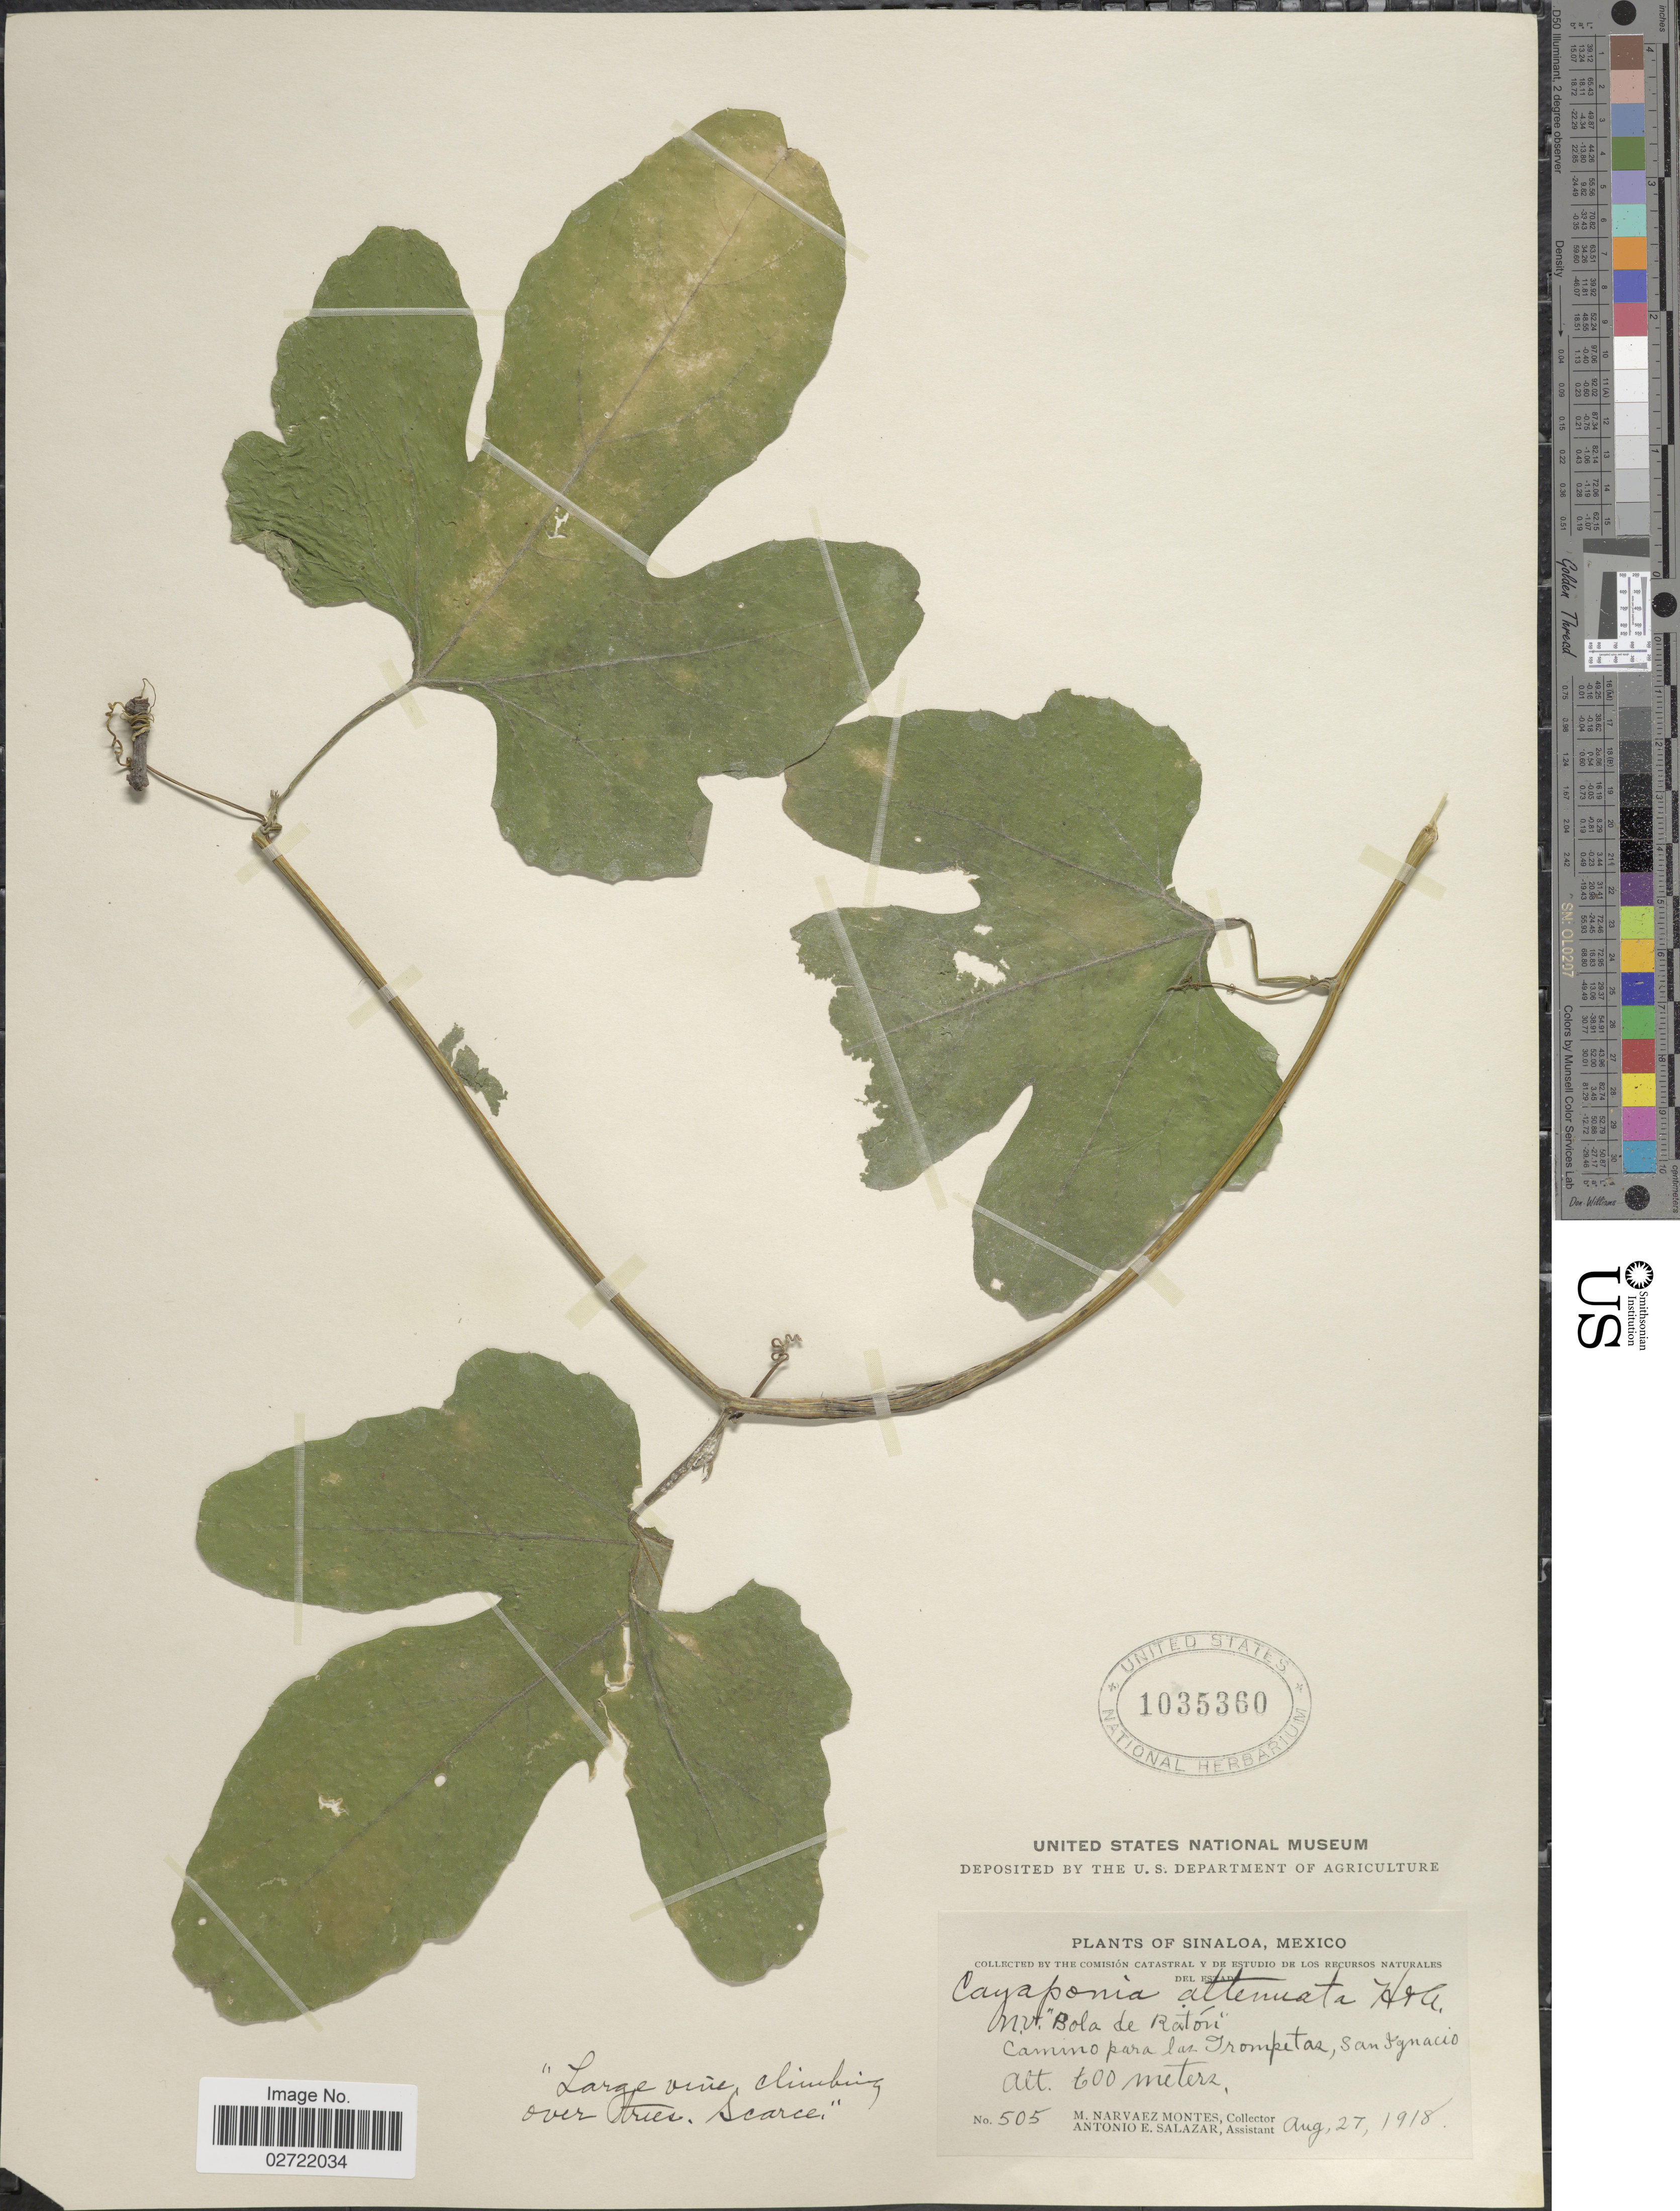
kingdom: Plantae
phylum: Tracheophyta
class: Magnoliopsida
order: Cucurbitales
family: Cucurbitaceae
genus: Cayaponia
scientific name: Cayaponia attenuata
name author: (Hook. & Arn.) Cogn.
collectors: M. Narvaez-Montes & A. E. Salazar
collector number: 505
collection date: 1918-08-27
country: Mexico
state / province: Sinaloa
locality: Camino para laz Irompetas, San Ignacio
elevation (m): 600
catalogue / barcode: US 1035360